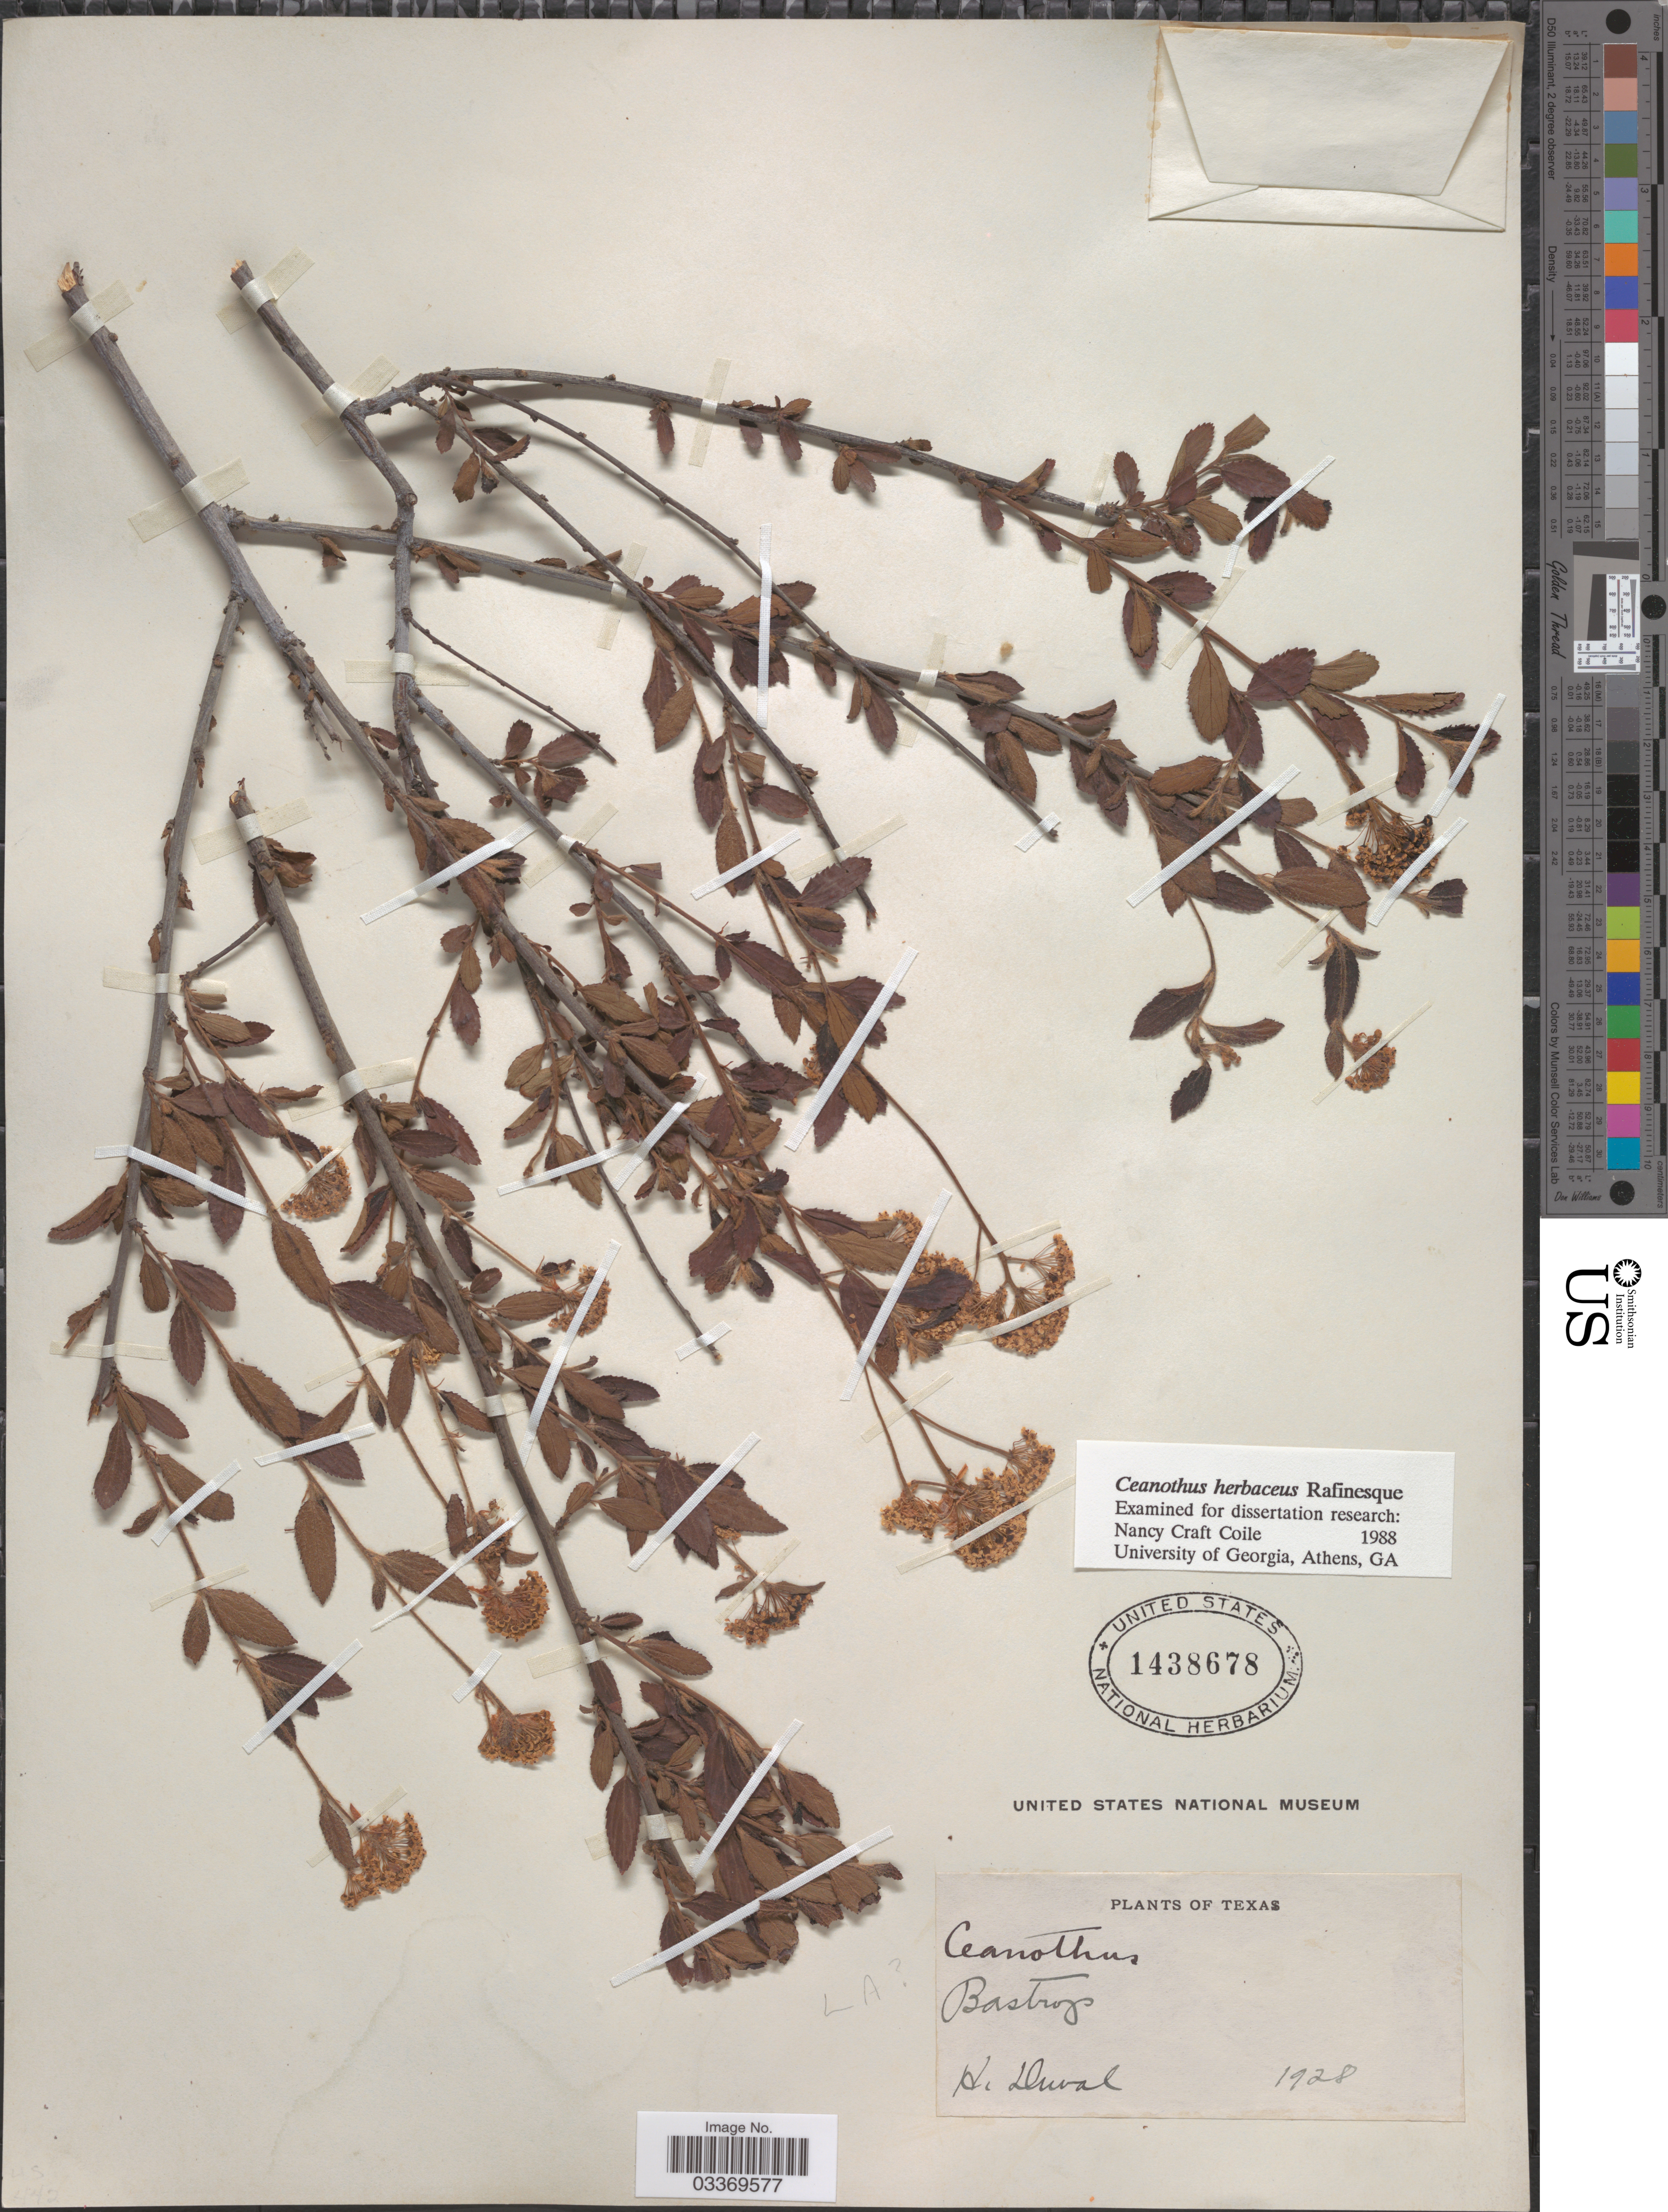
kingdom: Plantae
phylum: Tracheophyta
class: Magnoliopsida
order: Rosales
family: Rhamnaceae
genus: Ceanothus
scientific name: Ceanothus ovatus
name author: Desf.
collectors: H. Duval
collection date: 1928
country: United States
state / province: Texas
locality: Bastrops. LA [unsure placement]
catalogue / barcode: US 1438678